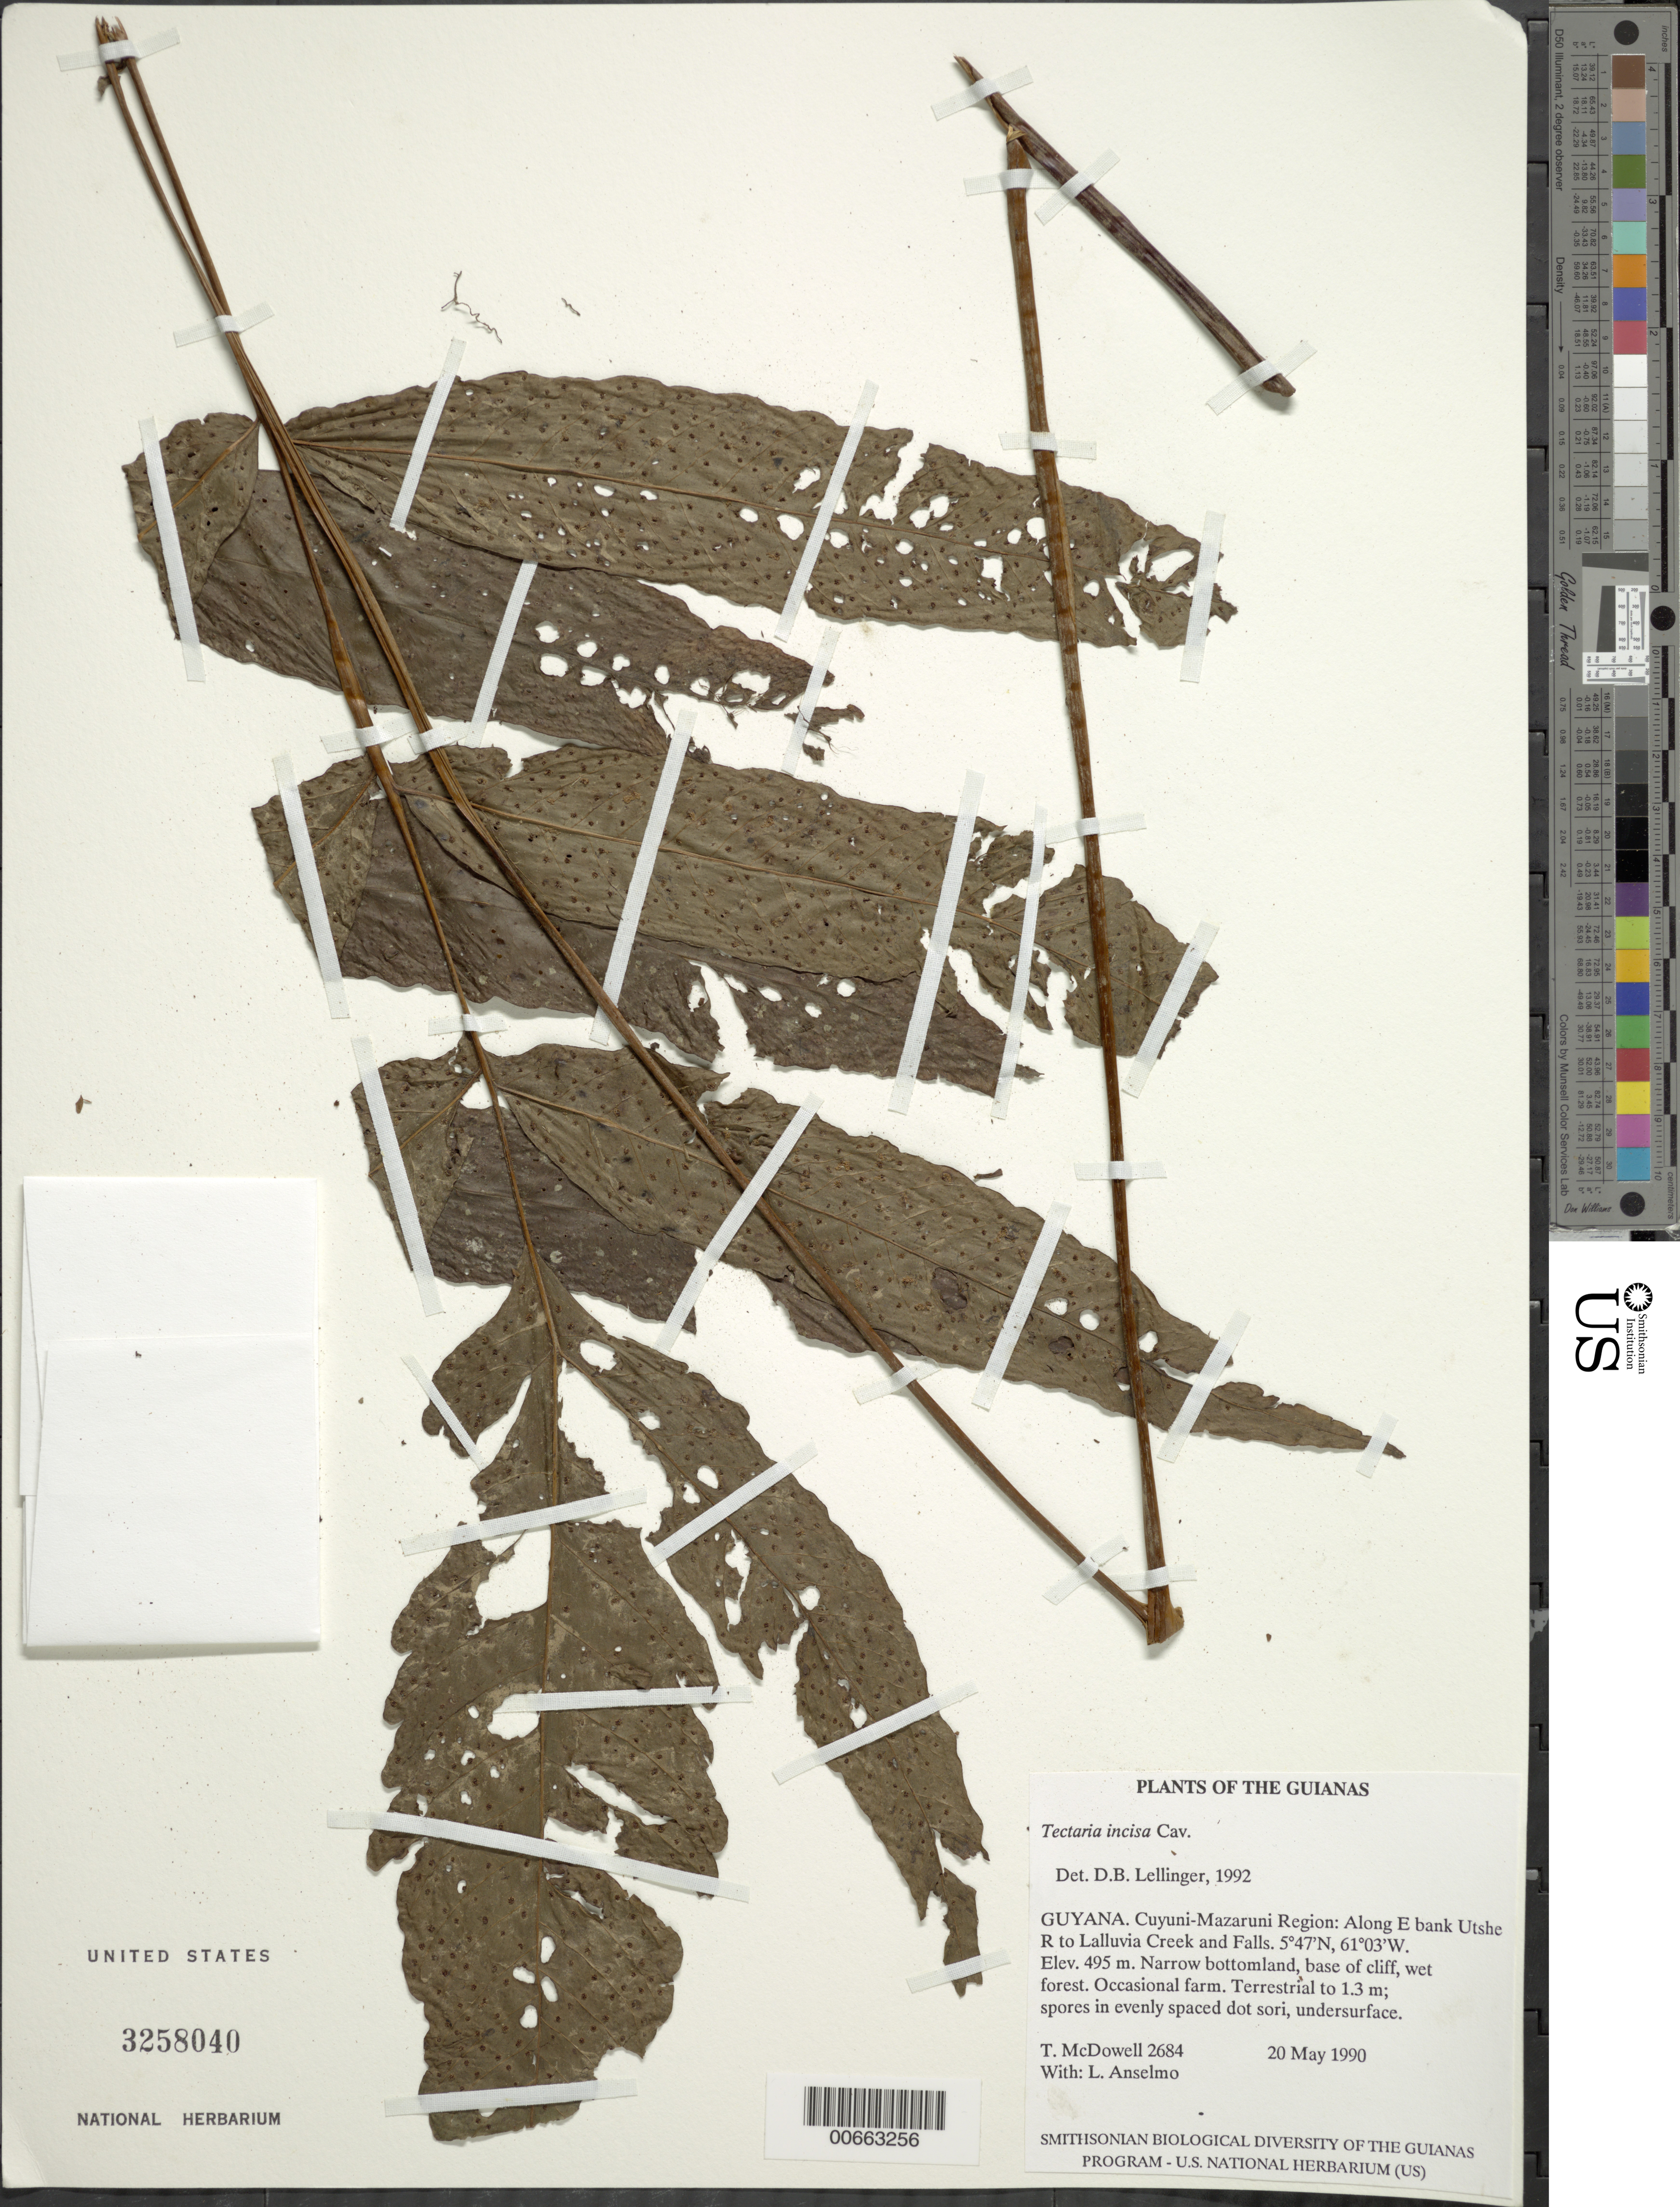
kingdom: Plantae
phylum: Tracheophyta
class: Polypodiopsida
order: Polypodiales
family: Tectariaceae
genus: Tectaria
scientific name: Tectaria incisa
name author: Cav.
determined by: Lellinger, David B., (BOT), Smithsonian Institution - National Museum of Natural History (UNITED STATES)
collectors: T. McDowell & L. Anselmo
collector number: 2684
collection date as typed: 20 May 1990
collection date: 1990-05-20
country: Guyana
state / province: Cuyuni-Mazaruni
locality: Along E bank Utshi R, from falls above Paruima Mission to Lalluvia Creek and Falls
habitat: Narrow bottomland, base of cliff, wet forest. Occasional farm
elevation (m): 495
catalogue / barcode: US 3258040